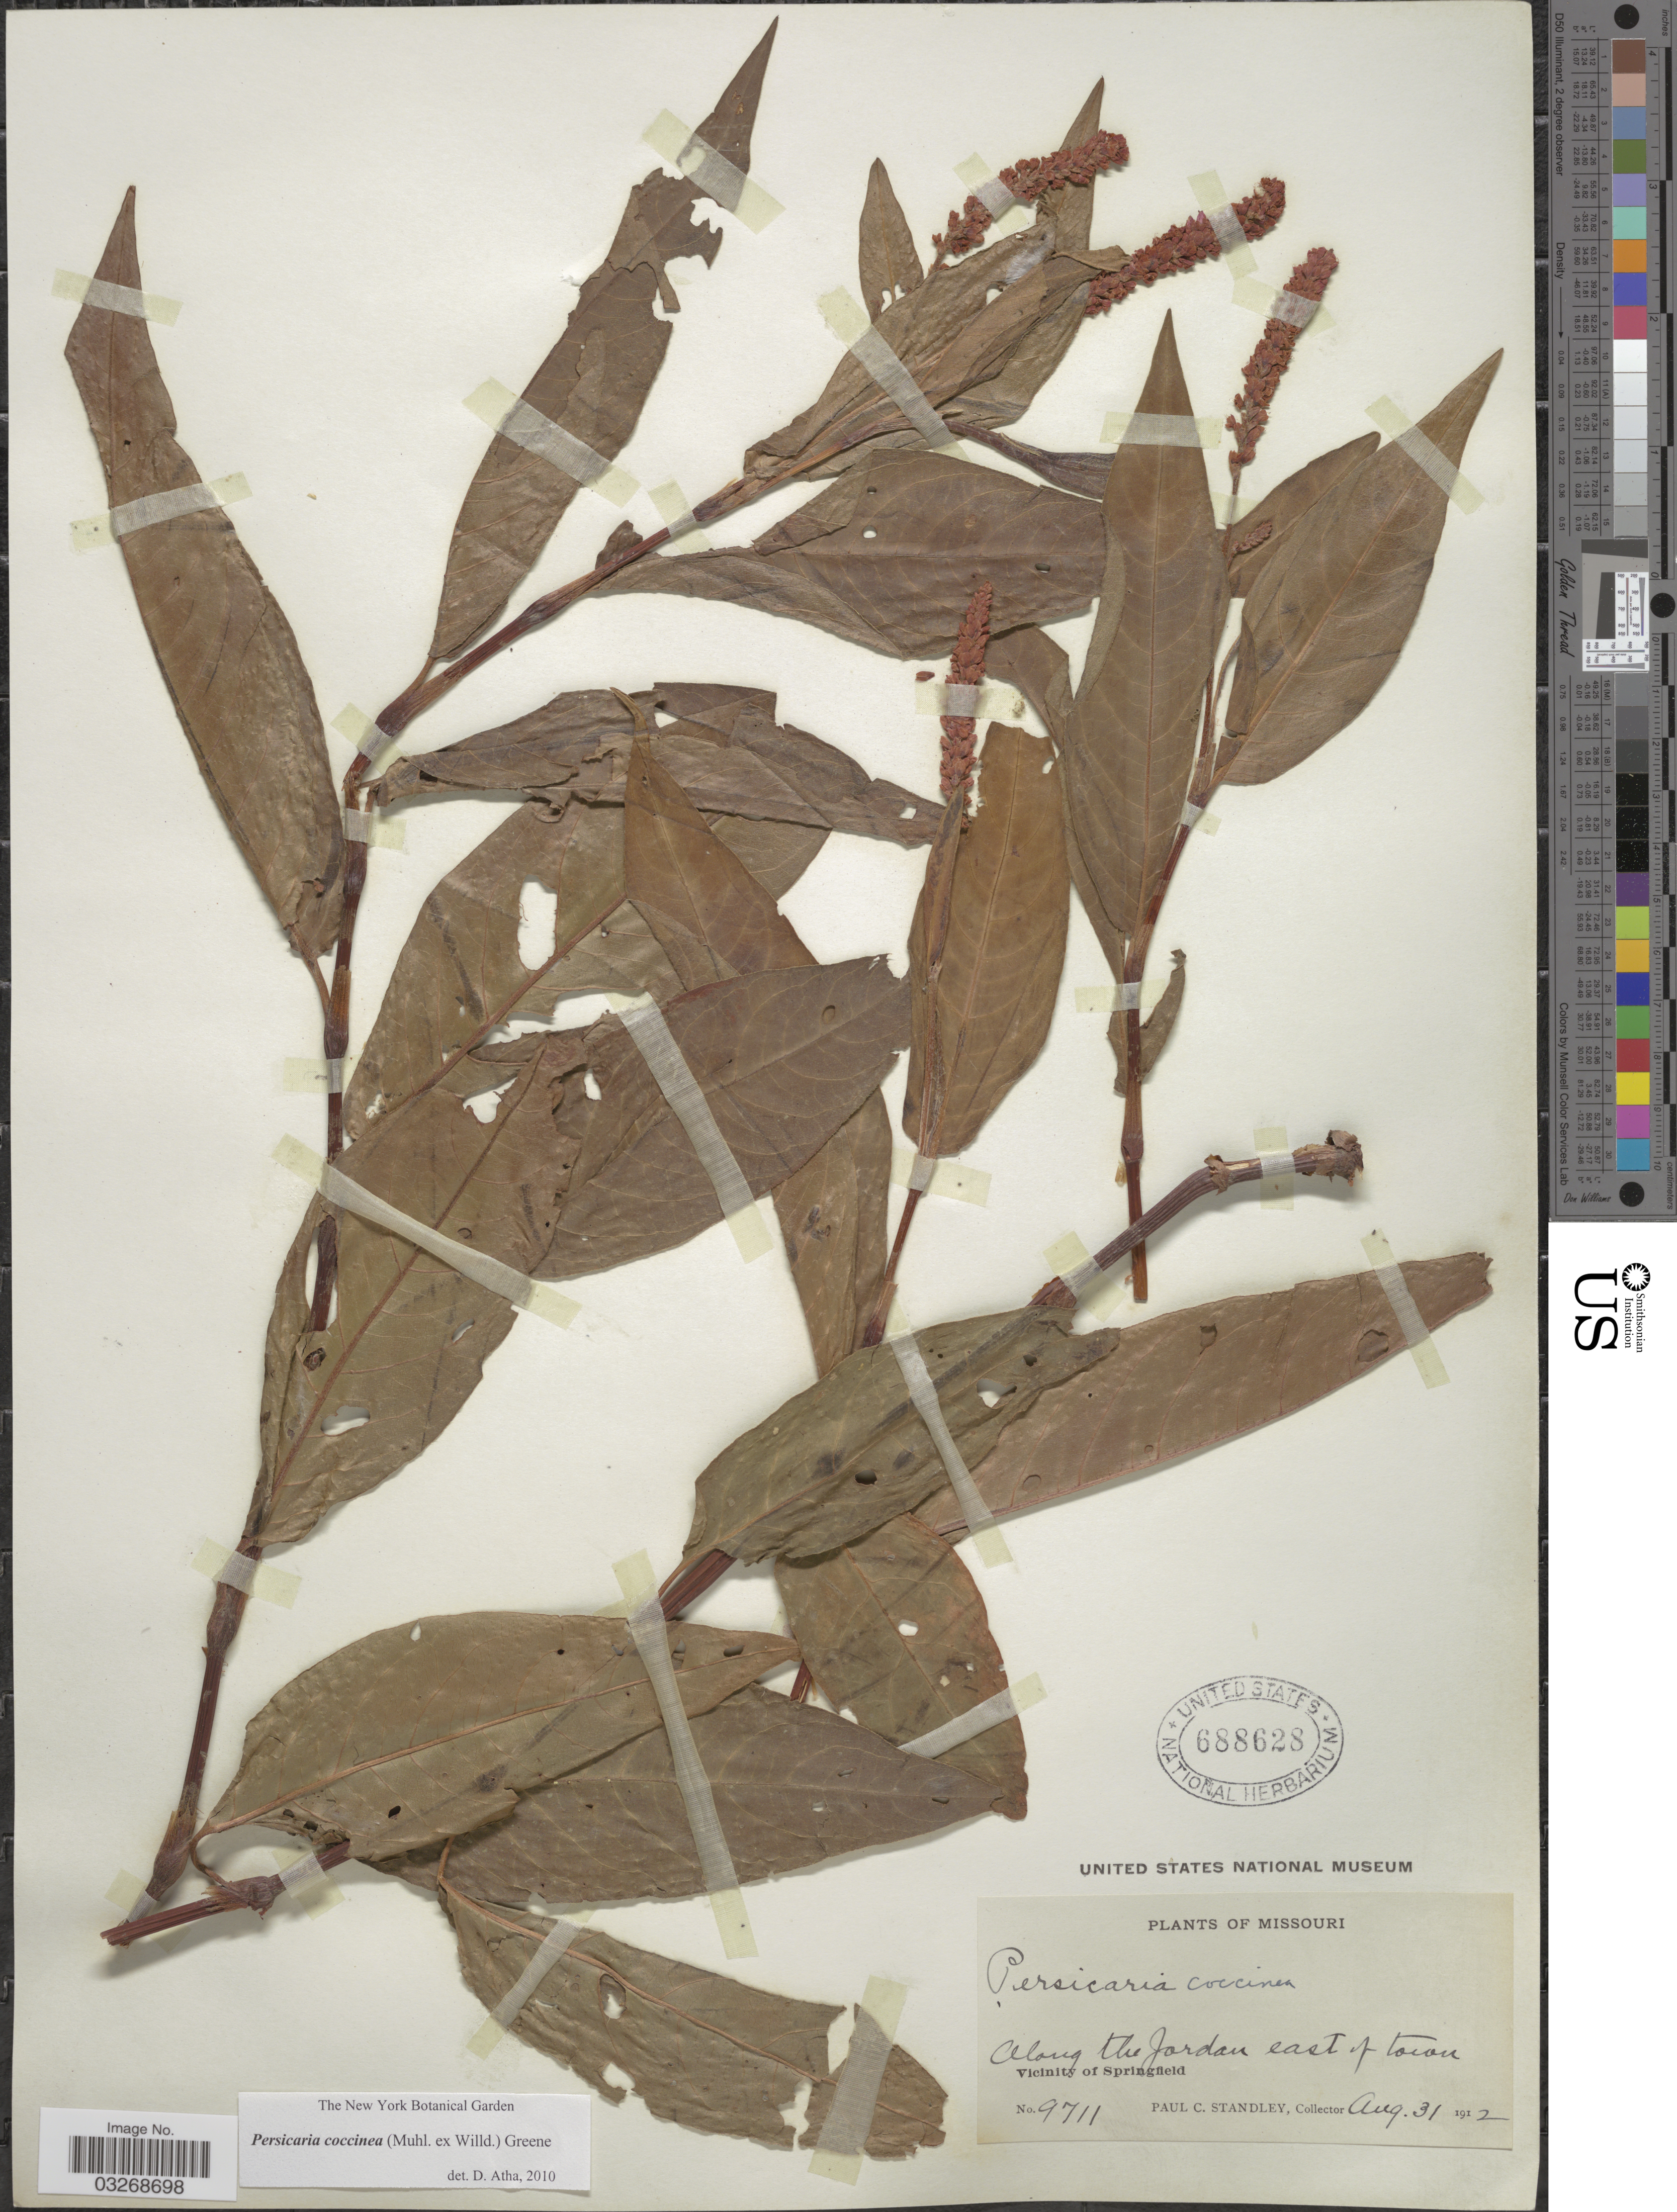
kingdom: Plantae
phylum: Tracheophyta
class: Magnoliopsida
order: Caryophyllales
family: Polygonaceae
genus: Persicaria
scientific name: Persicaria coccinea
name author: (Muhl. ex Willd.) Greene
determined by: Atha, D. E.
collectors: P. C. Standley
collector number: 9711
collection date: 1912-08-31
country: United States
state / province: Missouri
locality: Along the Jordan east of town. Vicinity of Springfield.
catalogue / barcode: US 688628